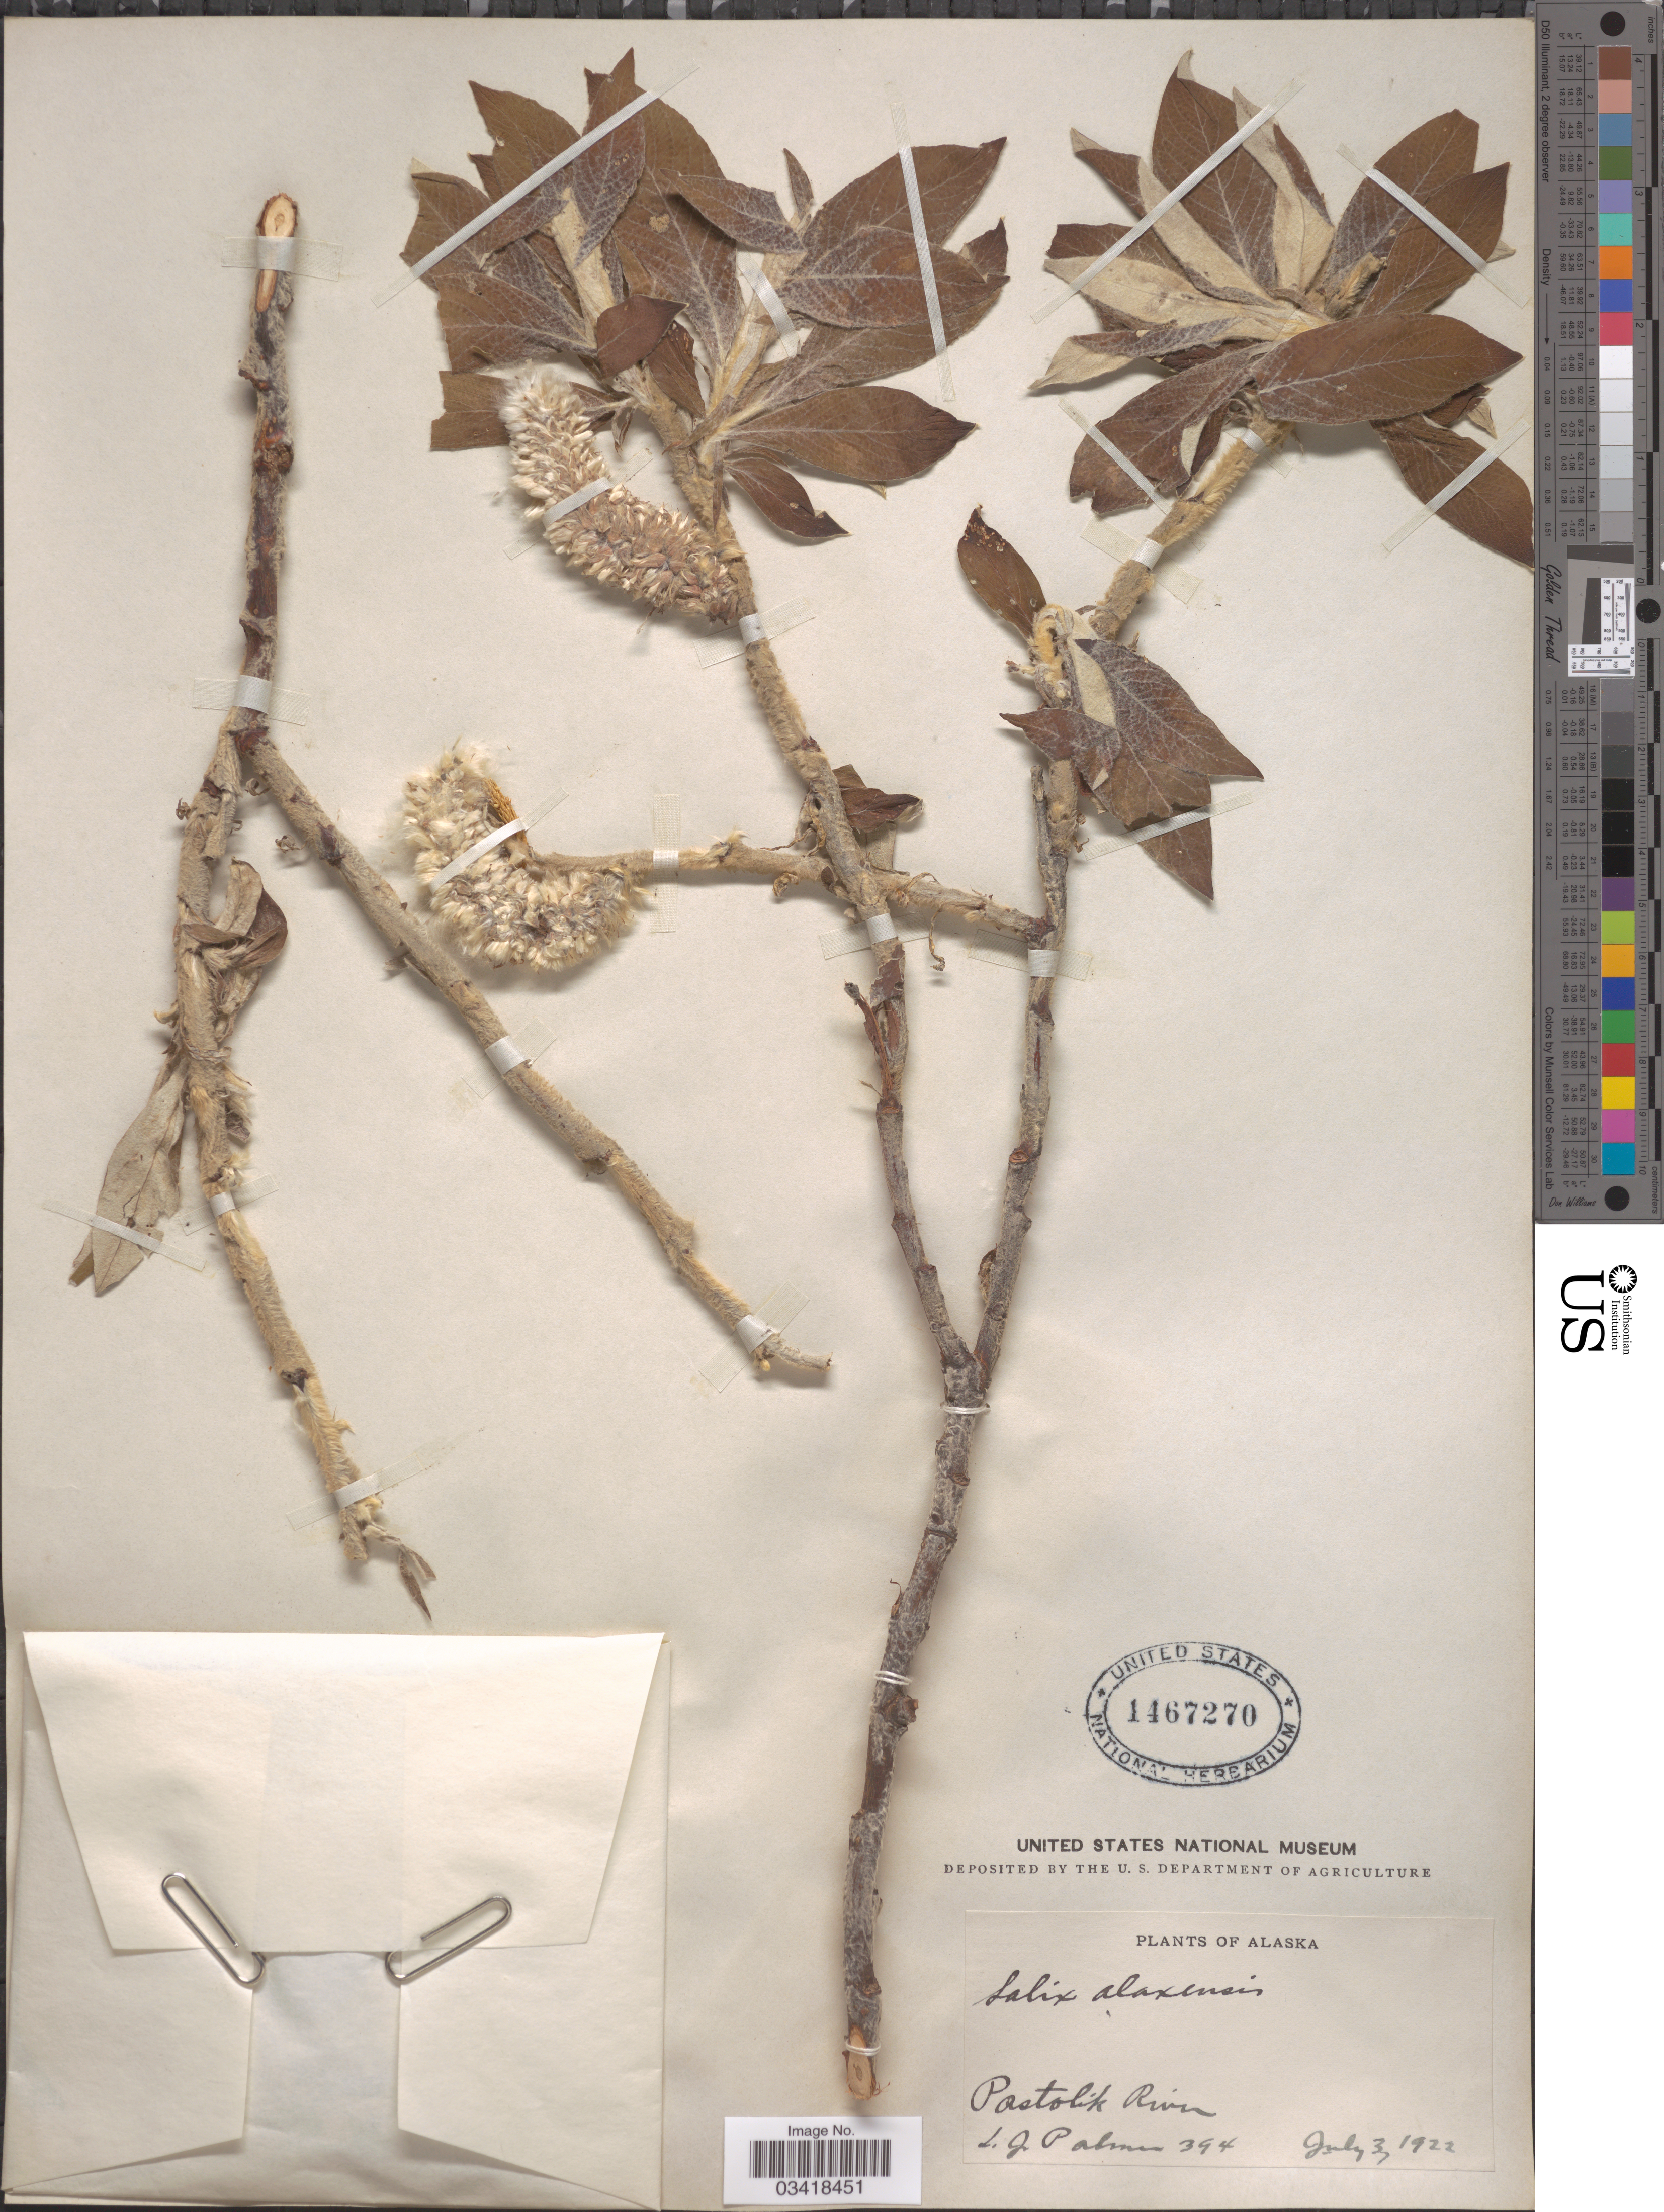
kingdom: Plantae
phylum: Tracheophyta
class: Magnoliopsida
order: Malpighiales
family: Salicaceae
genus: Salix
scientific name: Salix alaxensis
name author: (Andersson) Coville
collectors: L. J. Palmer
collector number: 394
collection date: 1922-07-03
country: United States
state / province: Alaska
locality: Pastolik River.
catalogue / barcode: US 1467270